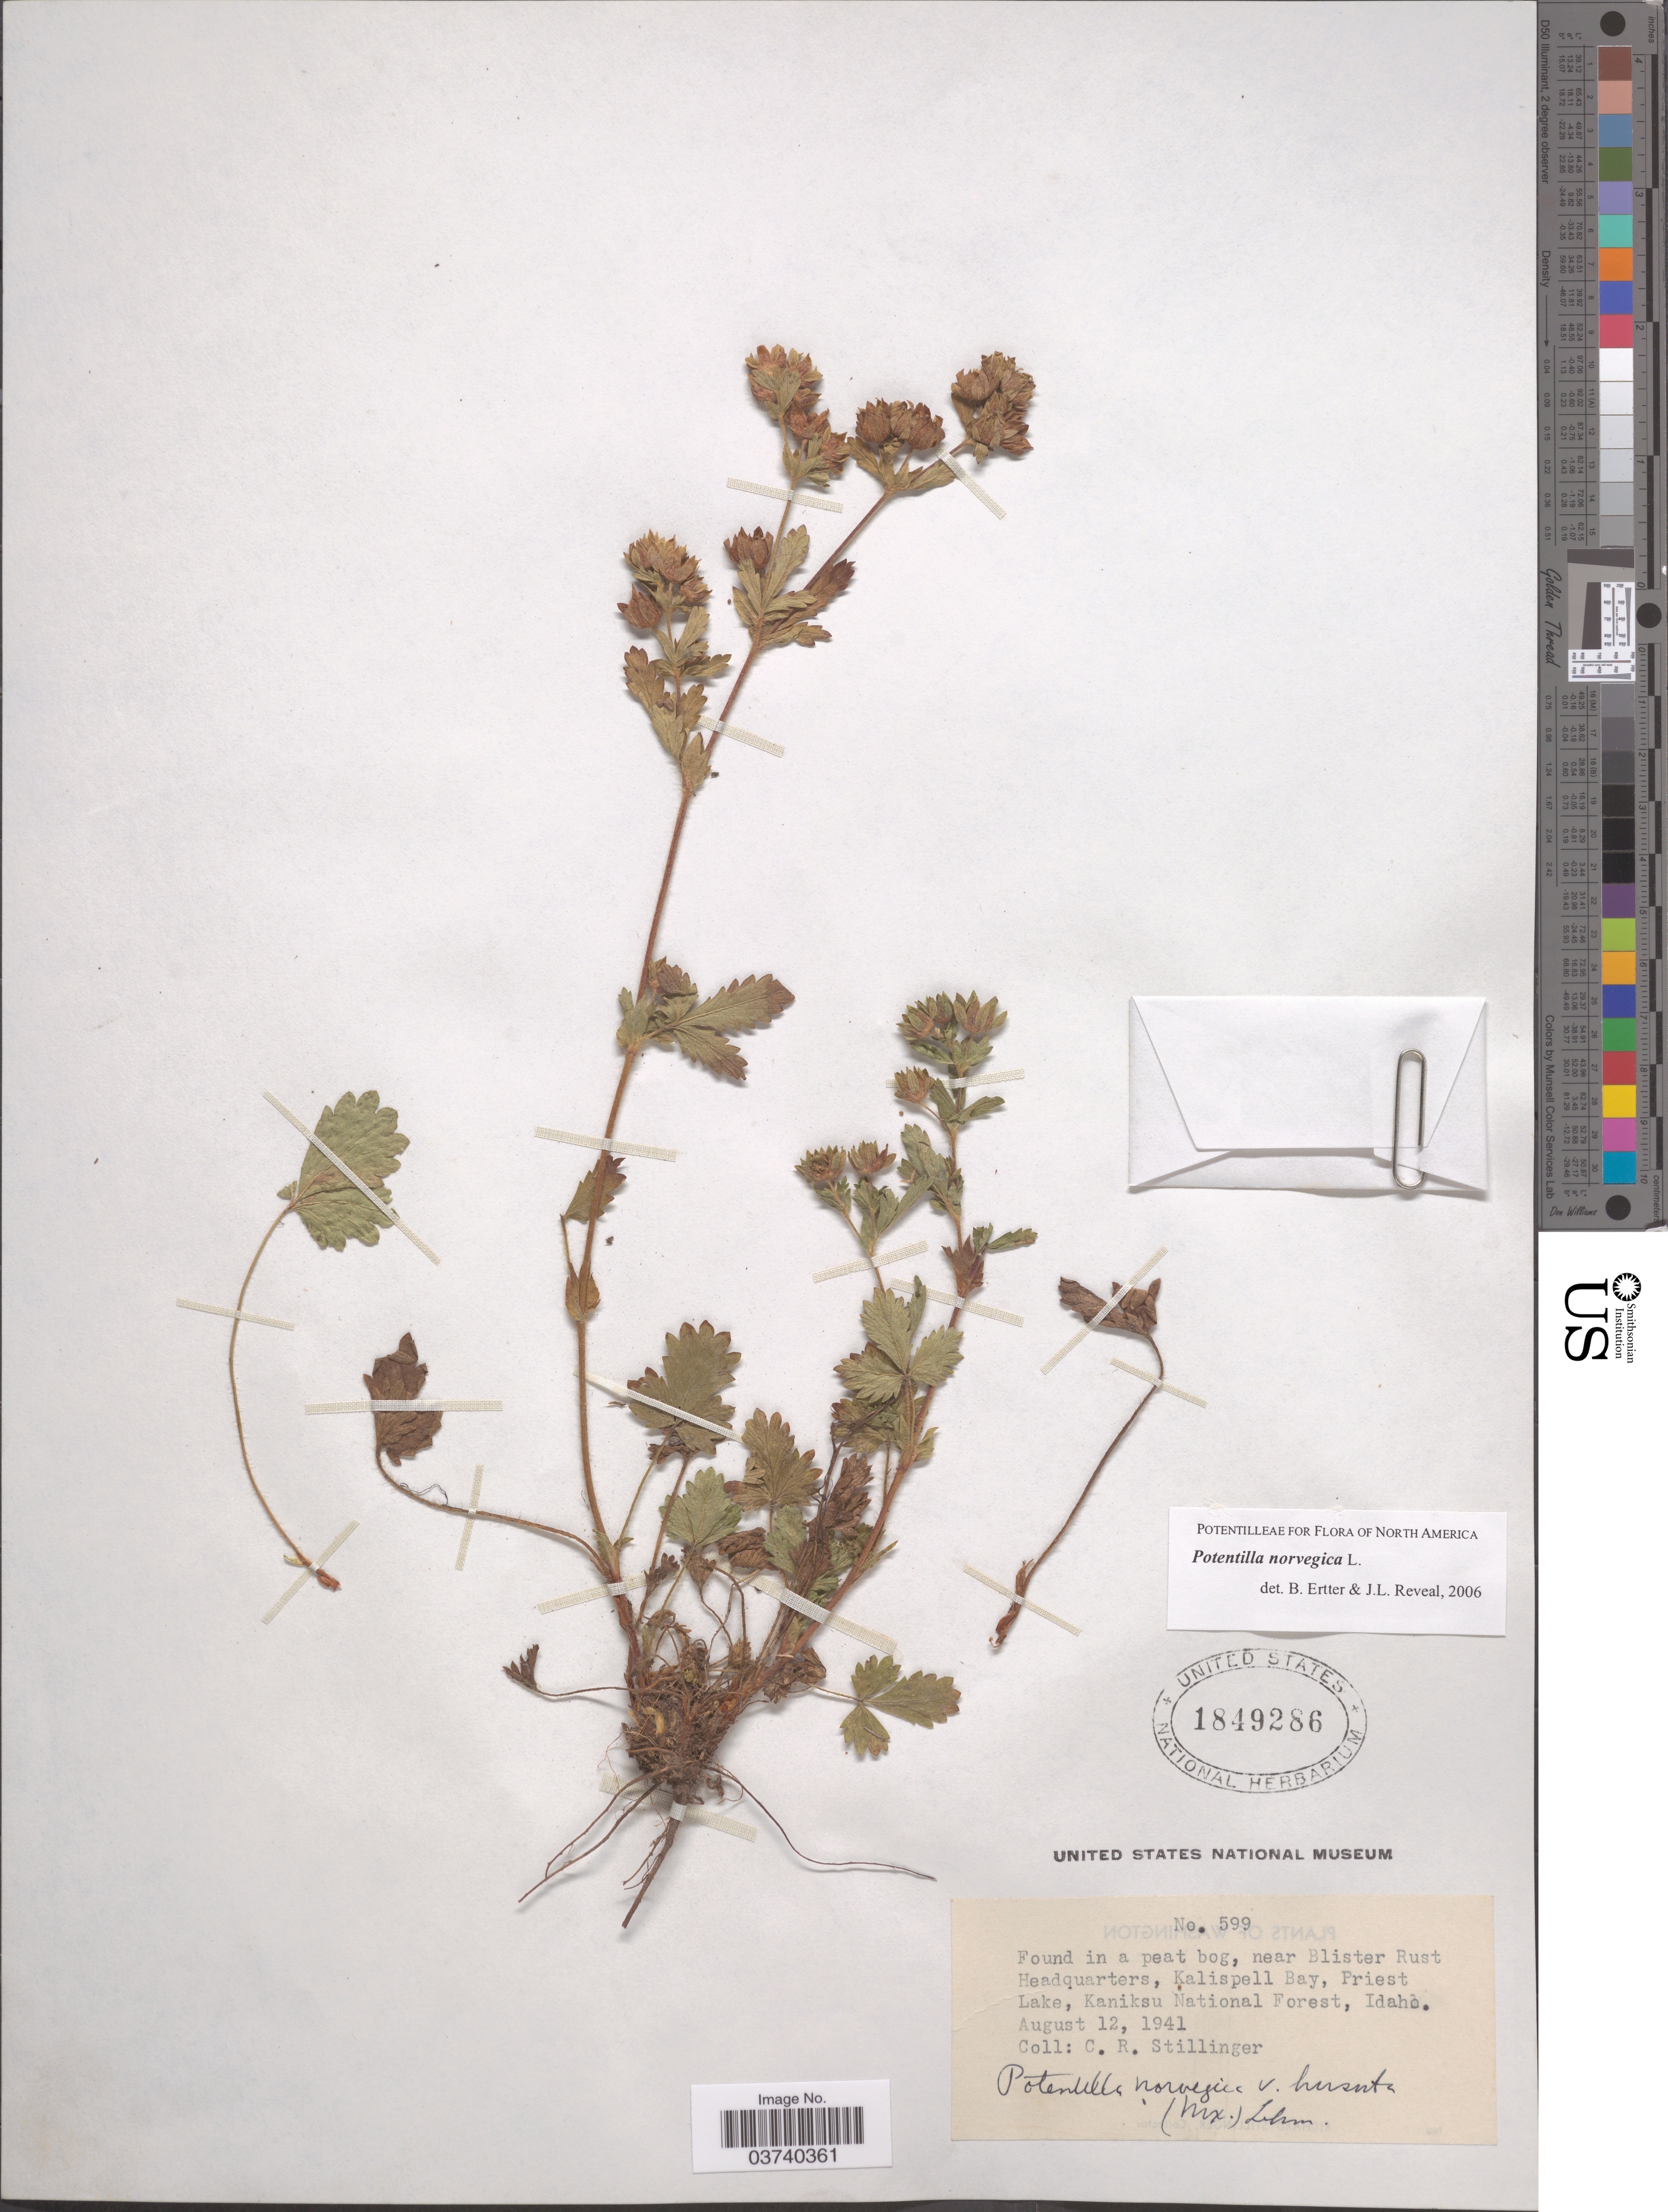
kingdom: Plantae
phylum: Tracheophyta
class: Magnoliopsida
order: Rosales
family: Rosaceae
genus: Potentilla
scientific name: Potentilla norvegica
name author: L.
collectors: C. Stillinger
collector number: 599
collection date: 1941-08-12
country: United States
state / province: Idaho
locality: Near Bliste Rust Headquarters, Kalispell Bay, Priest Lake, Kaniksu National Forest.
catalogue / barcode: US 1849286